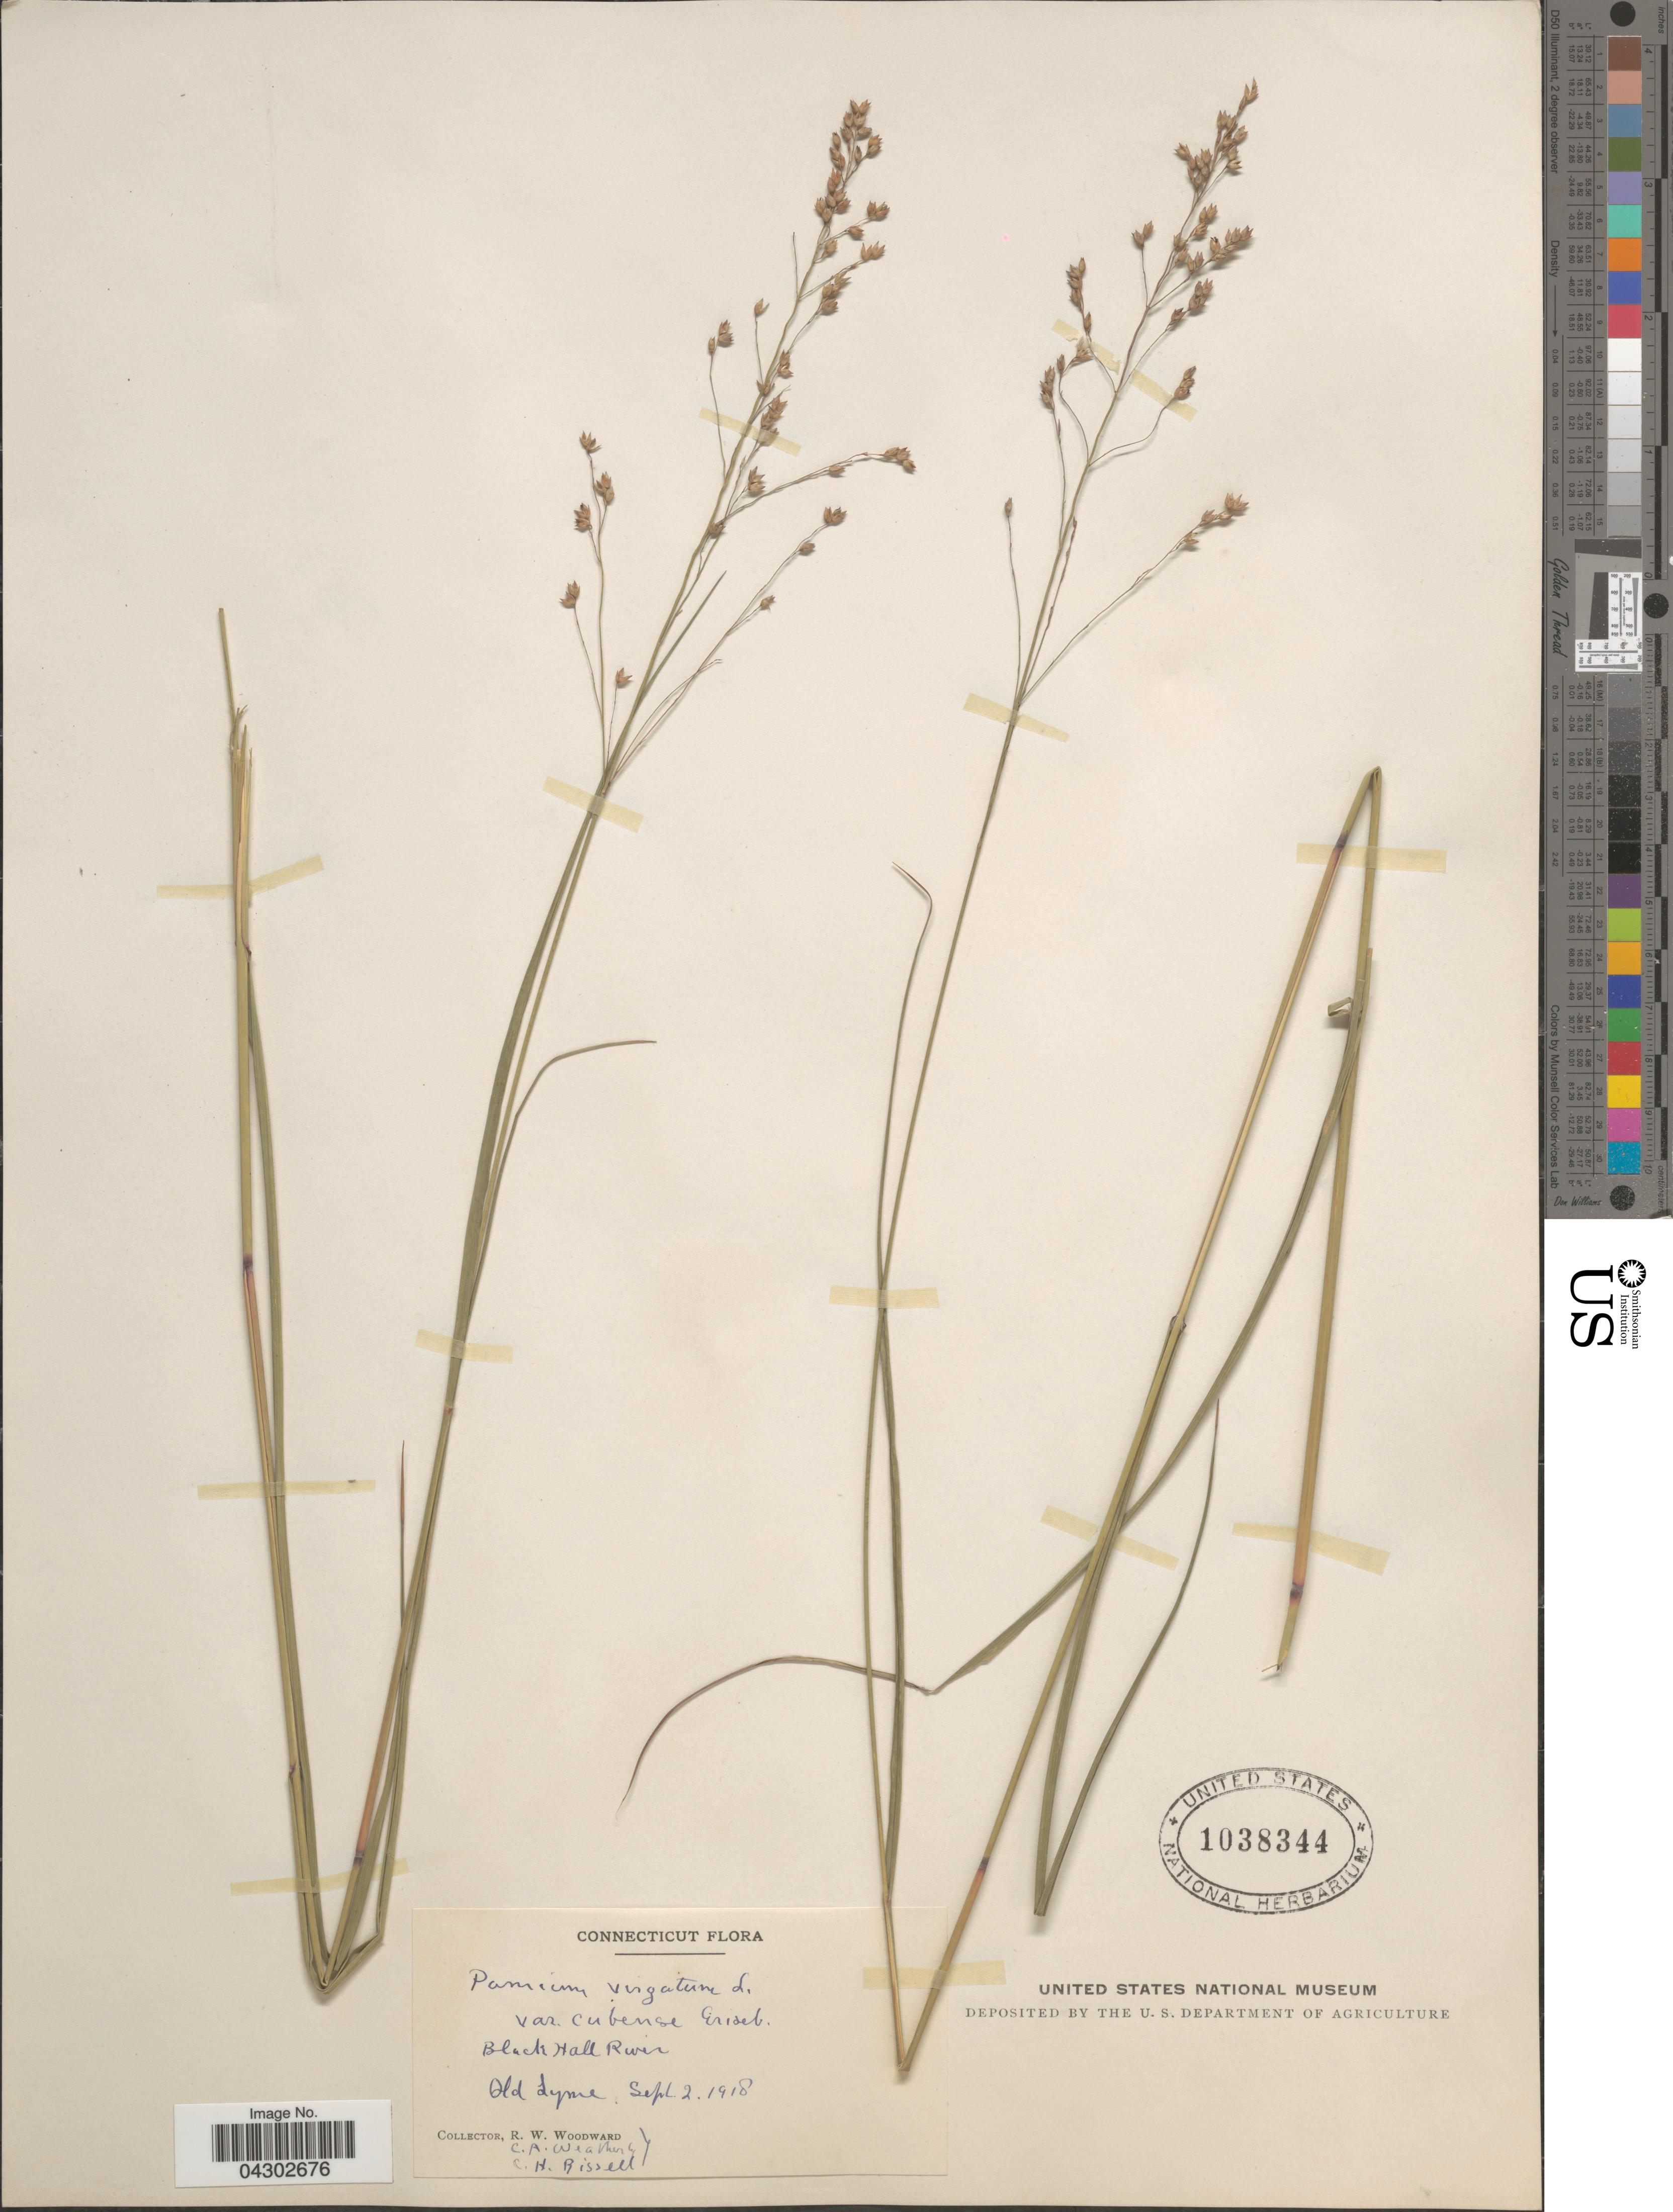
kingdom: Plantae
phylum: Tracheophyta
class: Liliopsida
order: Poales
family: Poaceae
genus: Panicum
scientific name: Panicum virgatum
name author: L.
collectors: R. Woodward, C. A. Weatherby & C. Bissell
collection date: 1918-09-02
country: United States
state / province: Connecticut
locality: Black Hall River. Old Lym.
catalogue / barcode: US 1038344